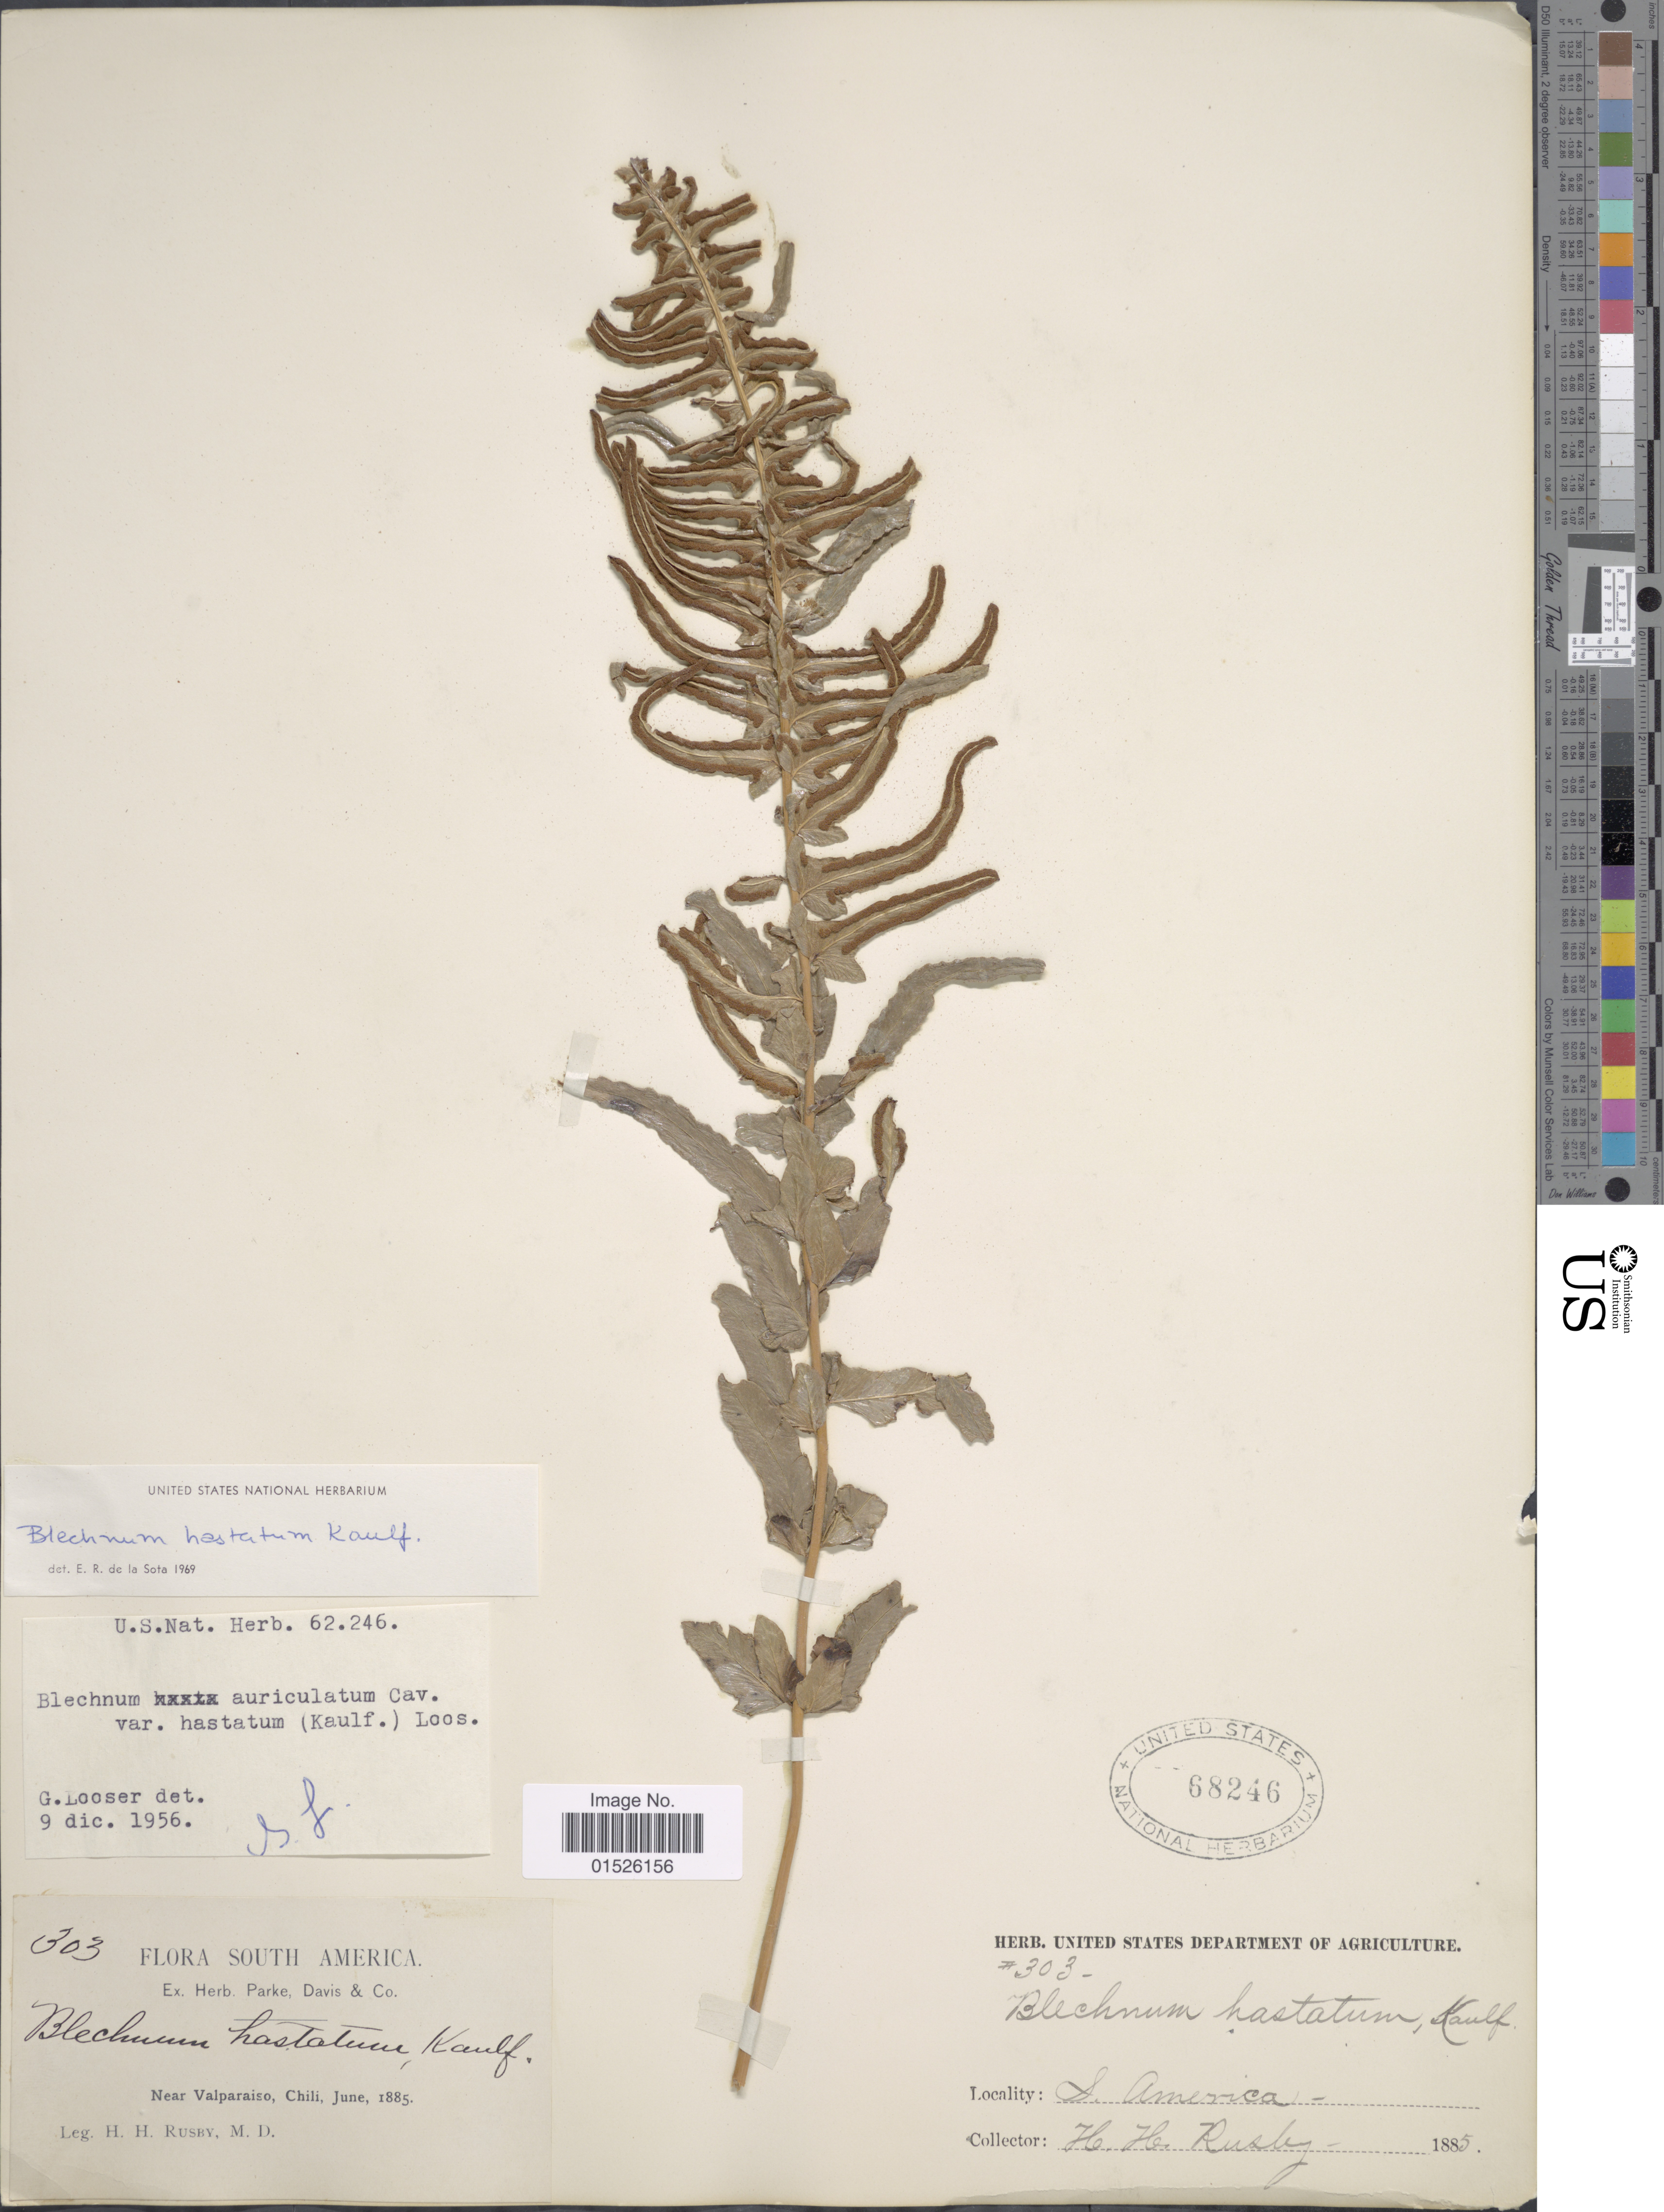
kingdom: Plantae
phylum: Tracheophyta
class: Polypodiopsida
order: Polypodiales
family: Blechnaceae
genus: Blechnum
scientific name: Blechnum hastatum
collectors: H. H. Rusby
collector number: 303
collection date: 1885-06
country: Chile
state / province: Valparaíso (V)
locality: South America, Near Valparaiso, Chili.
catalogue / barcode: US 68246